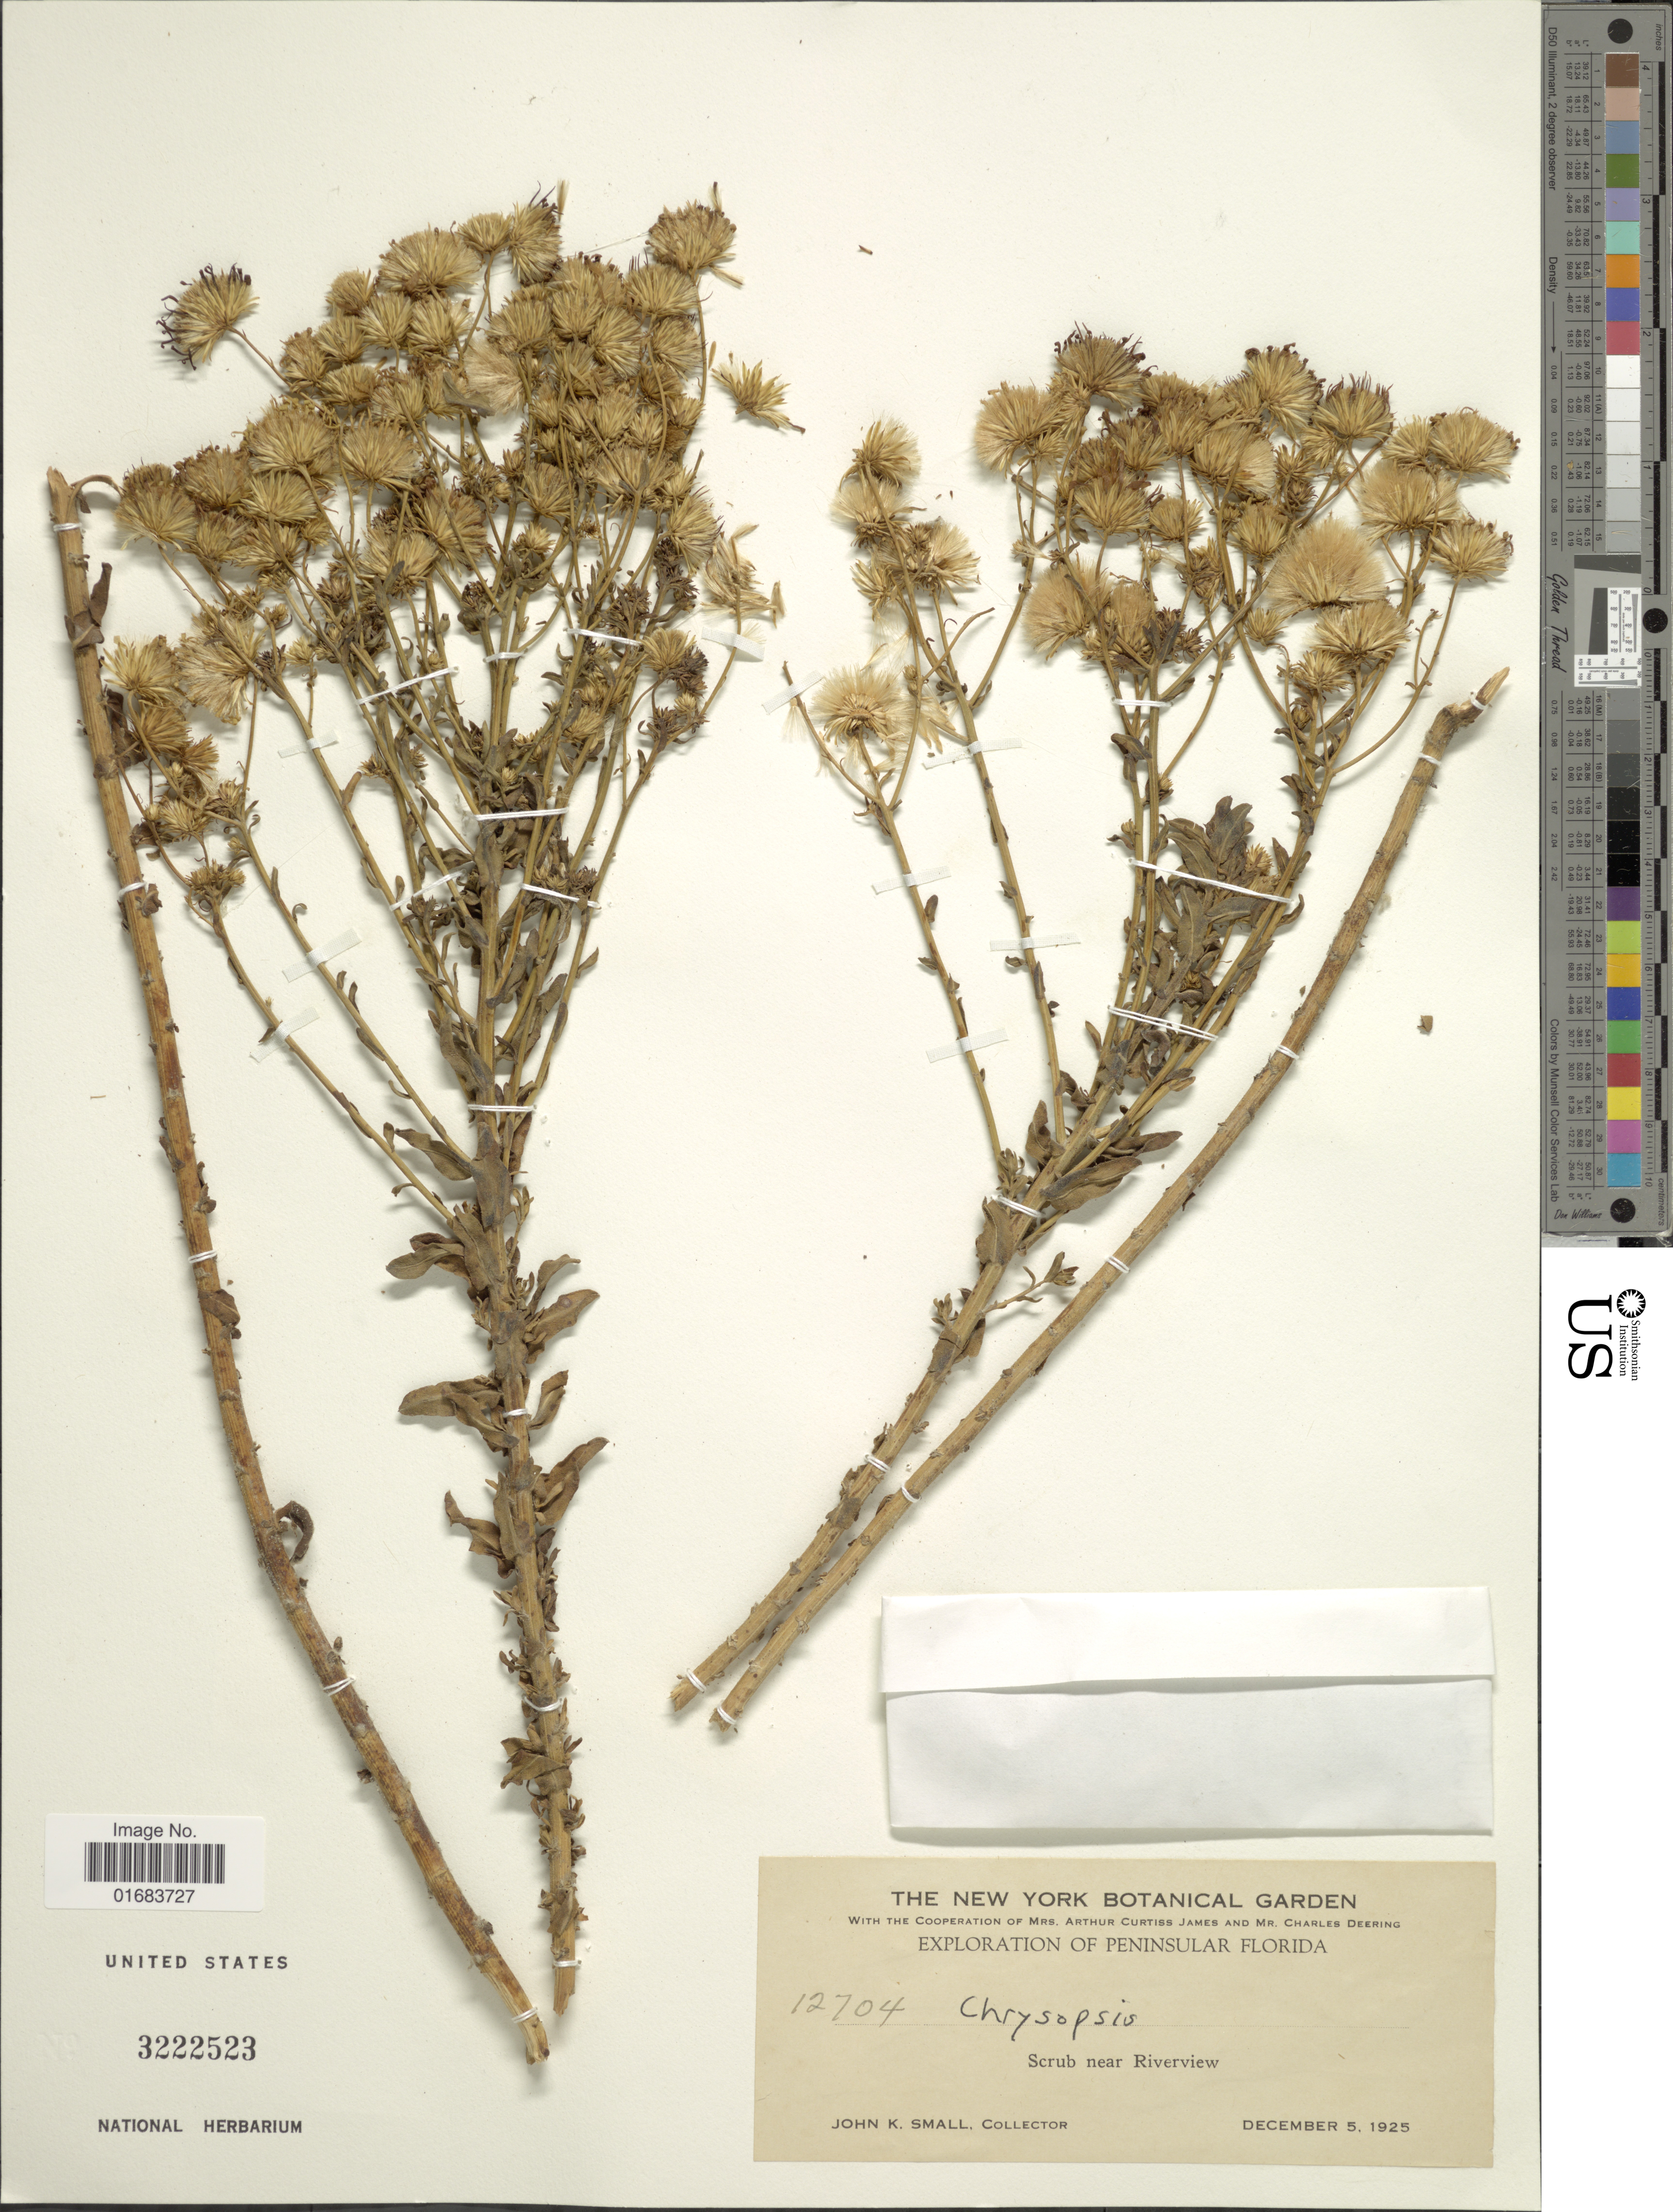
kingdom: Plantae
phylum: Tracheophyta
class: Magnoliopsida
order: Asterales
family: Asteraceae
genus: Chrysopsis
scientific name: Chrysopsis scabrella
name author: Torr. & A. Gray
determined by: Robinson, H. E., (US), Smithsonian Institution - National Museum of Natural History (UNITED STATES)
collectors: J. K. Small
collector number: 12704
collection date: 1925-12-05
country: United States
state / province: Florida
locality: Scurb near Riverview.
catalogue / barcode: US 3222523